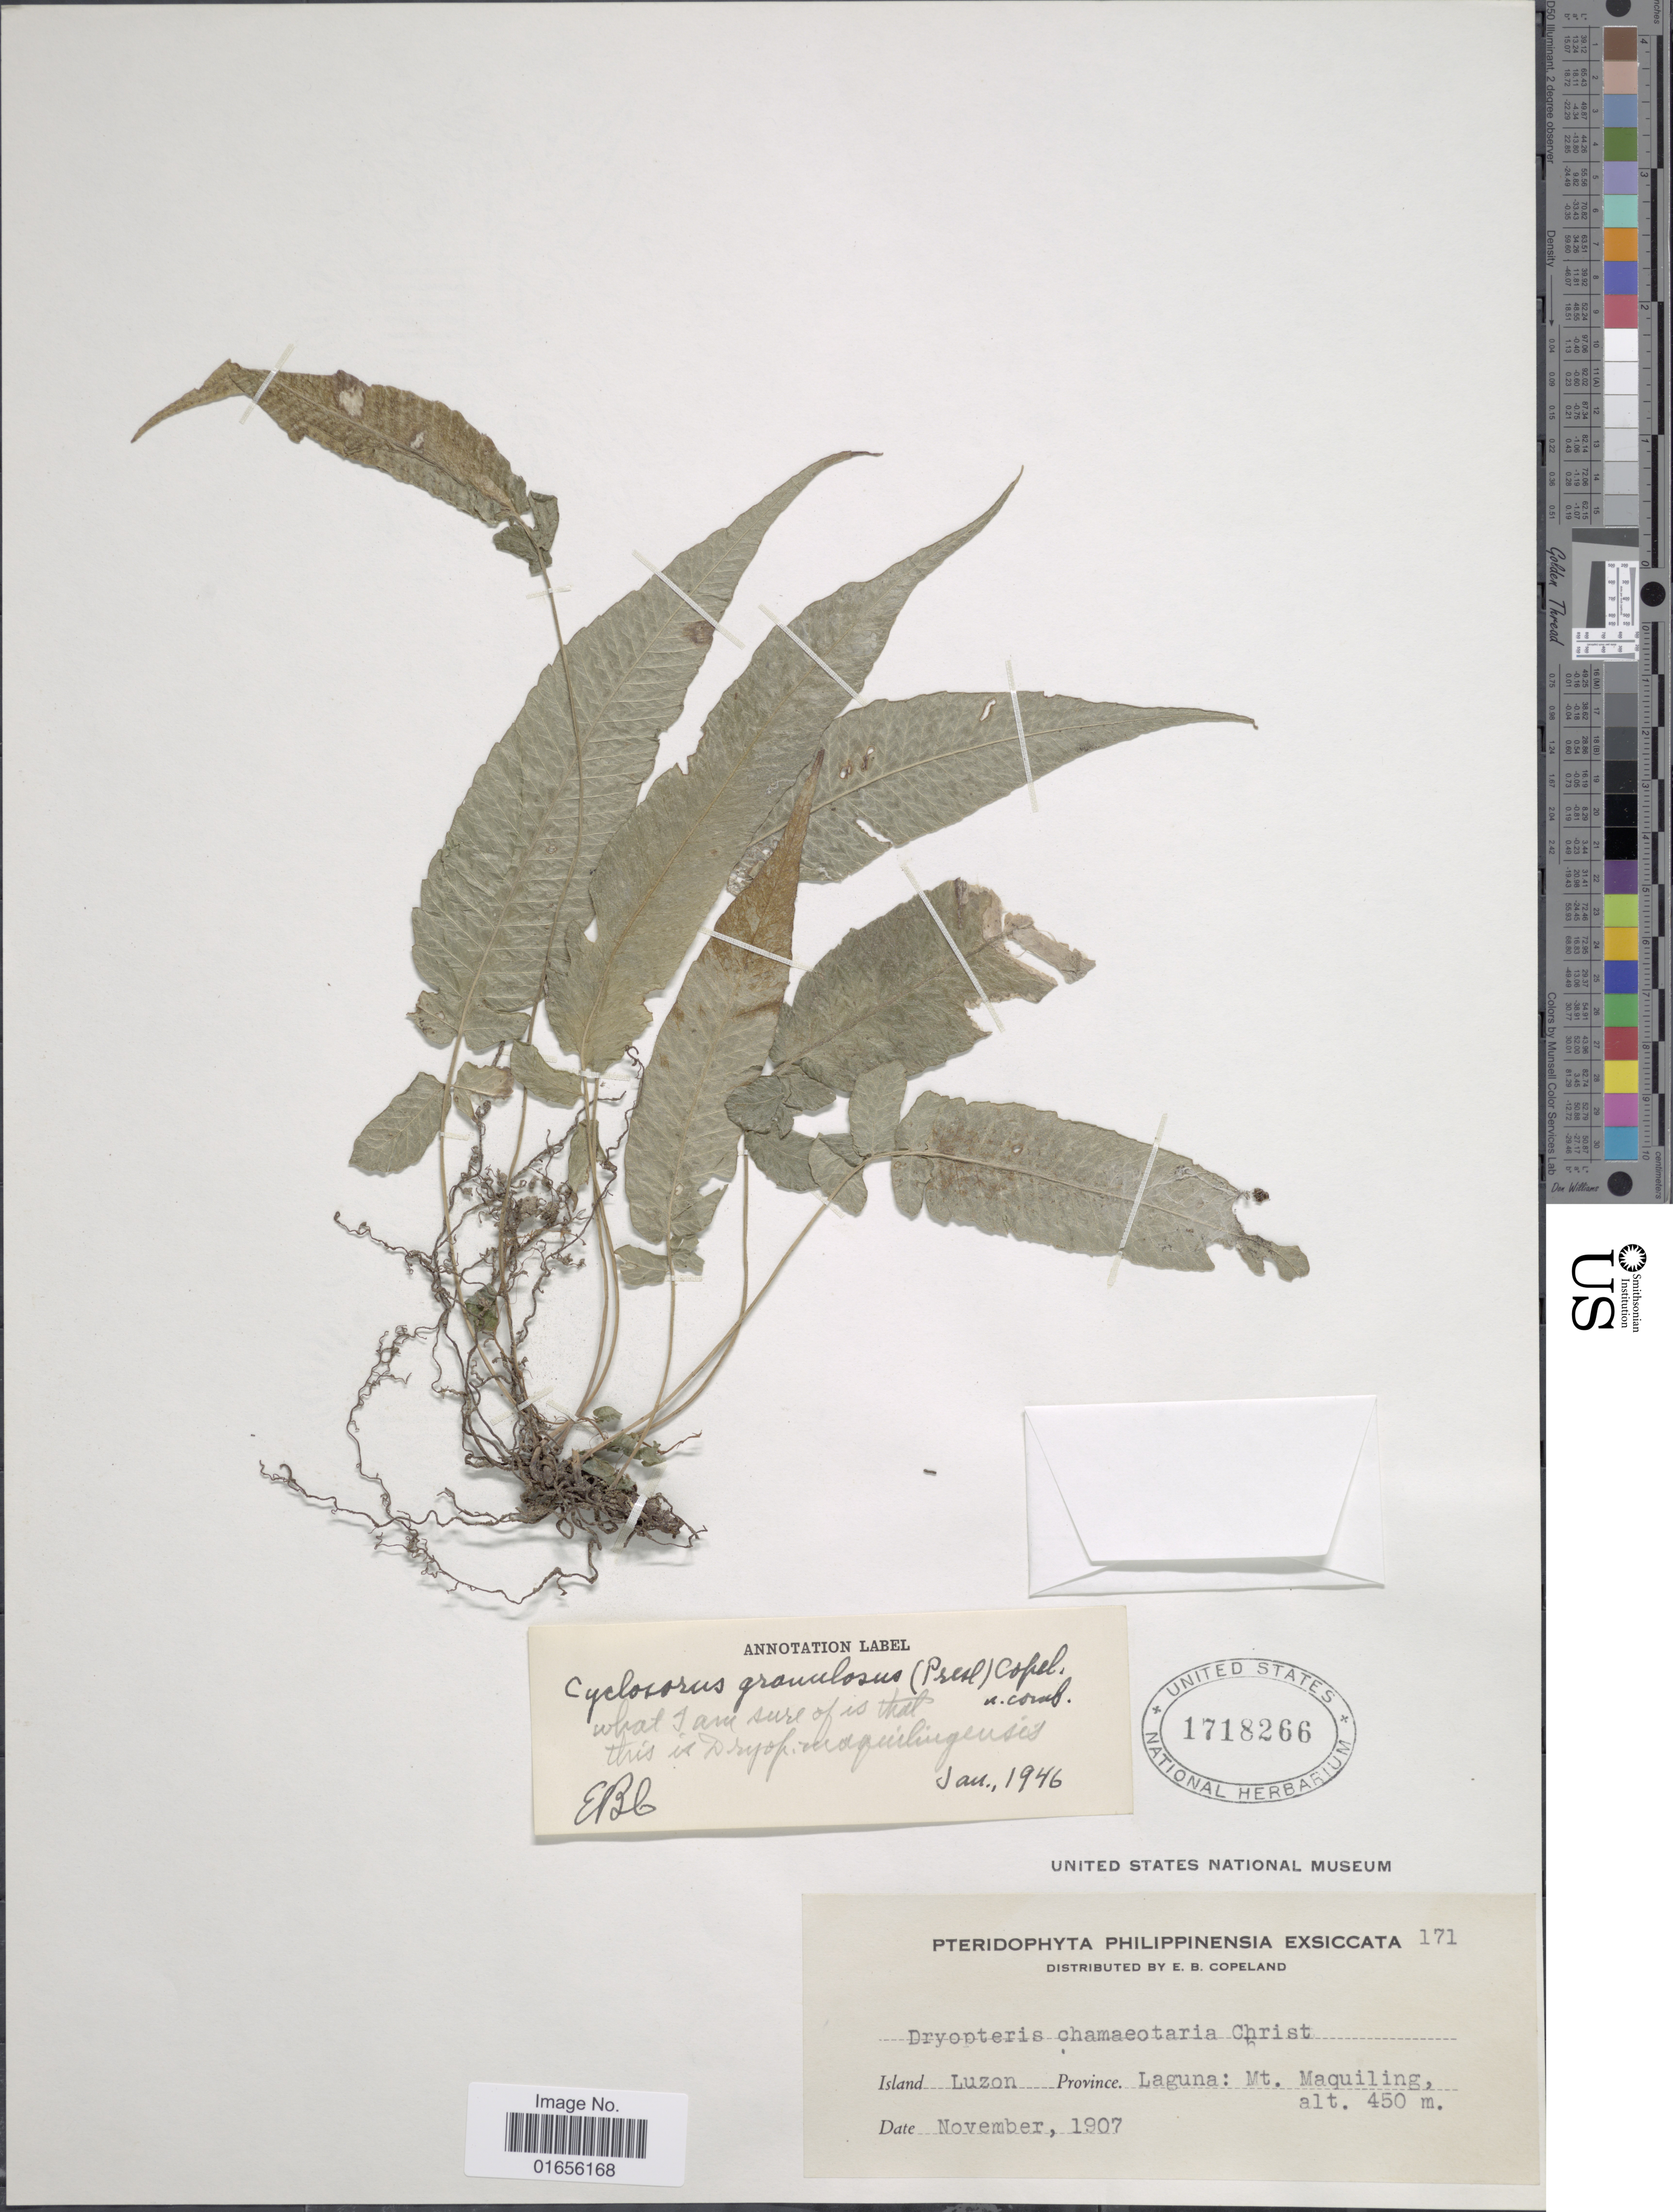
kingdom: Plantae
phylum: Tracheophyta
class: Polypodiopsida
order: Polypodiales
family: Thelypteridaceae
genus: Pronephrium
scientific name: Pronephrium granulosum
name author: (C. Presl) Holttum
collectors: E. B. Copeland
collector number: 171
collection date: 1907-11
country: Philippines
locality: Island Luzon. Laguna: Mt, Maquiling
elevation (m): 450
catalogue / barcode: US 1718266